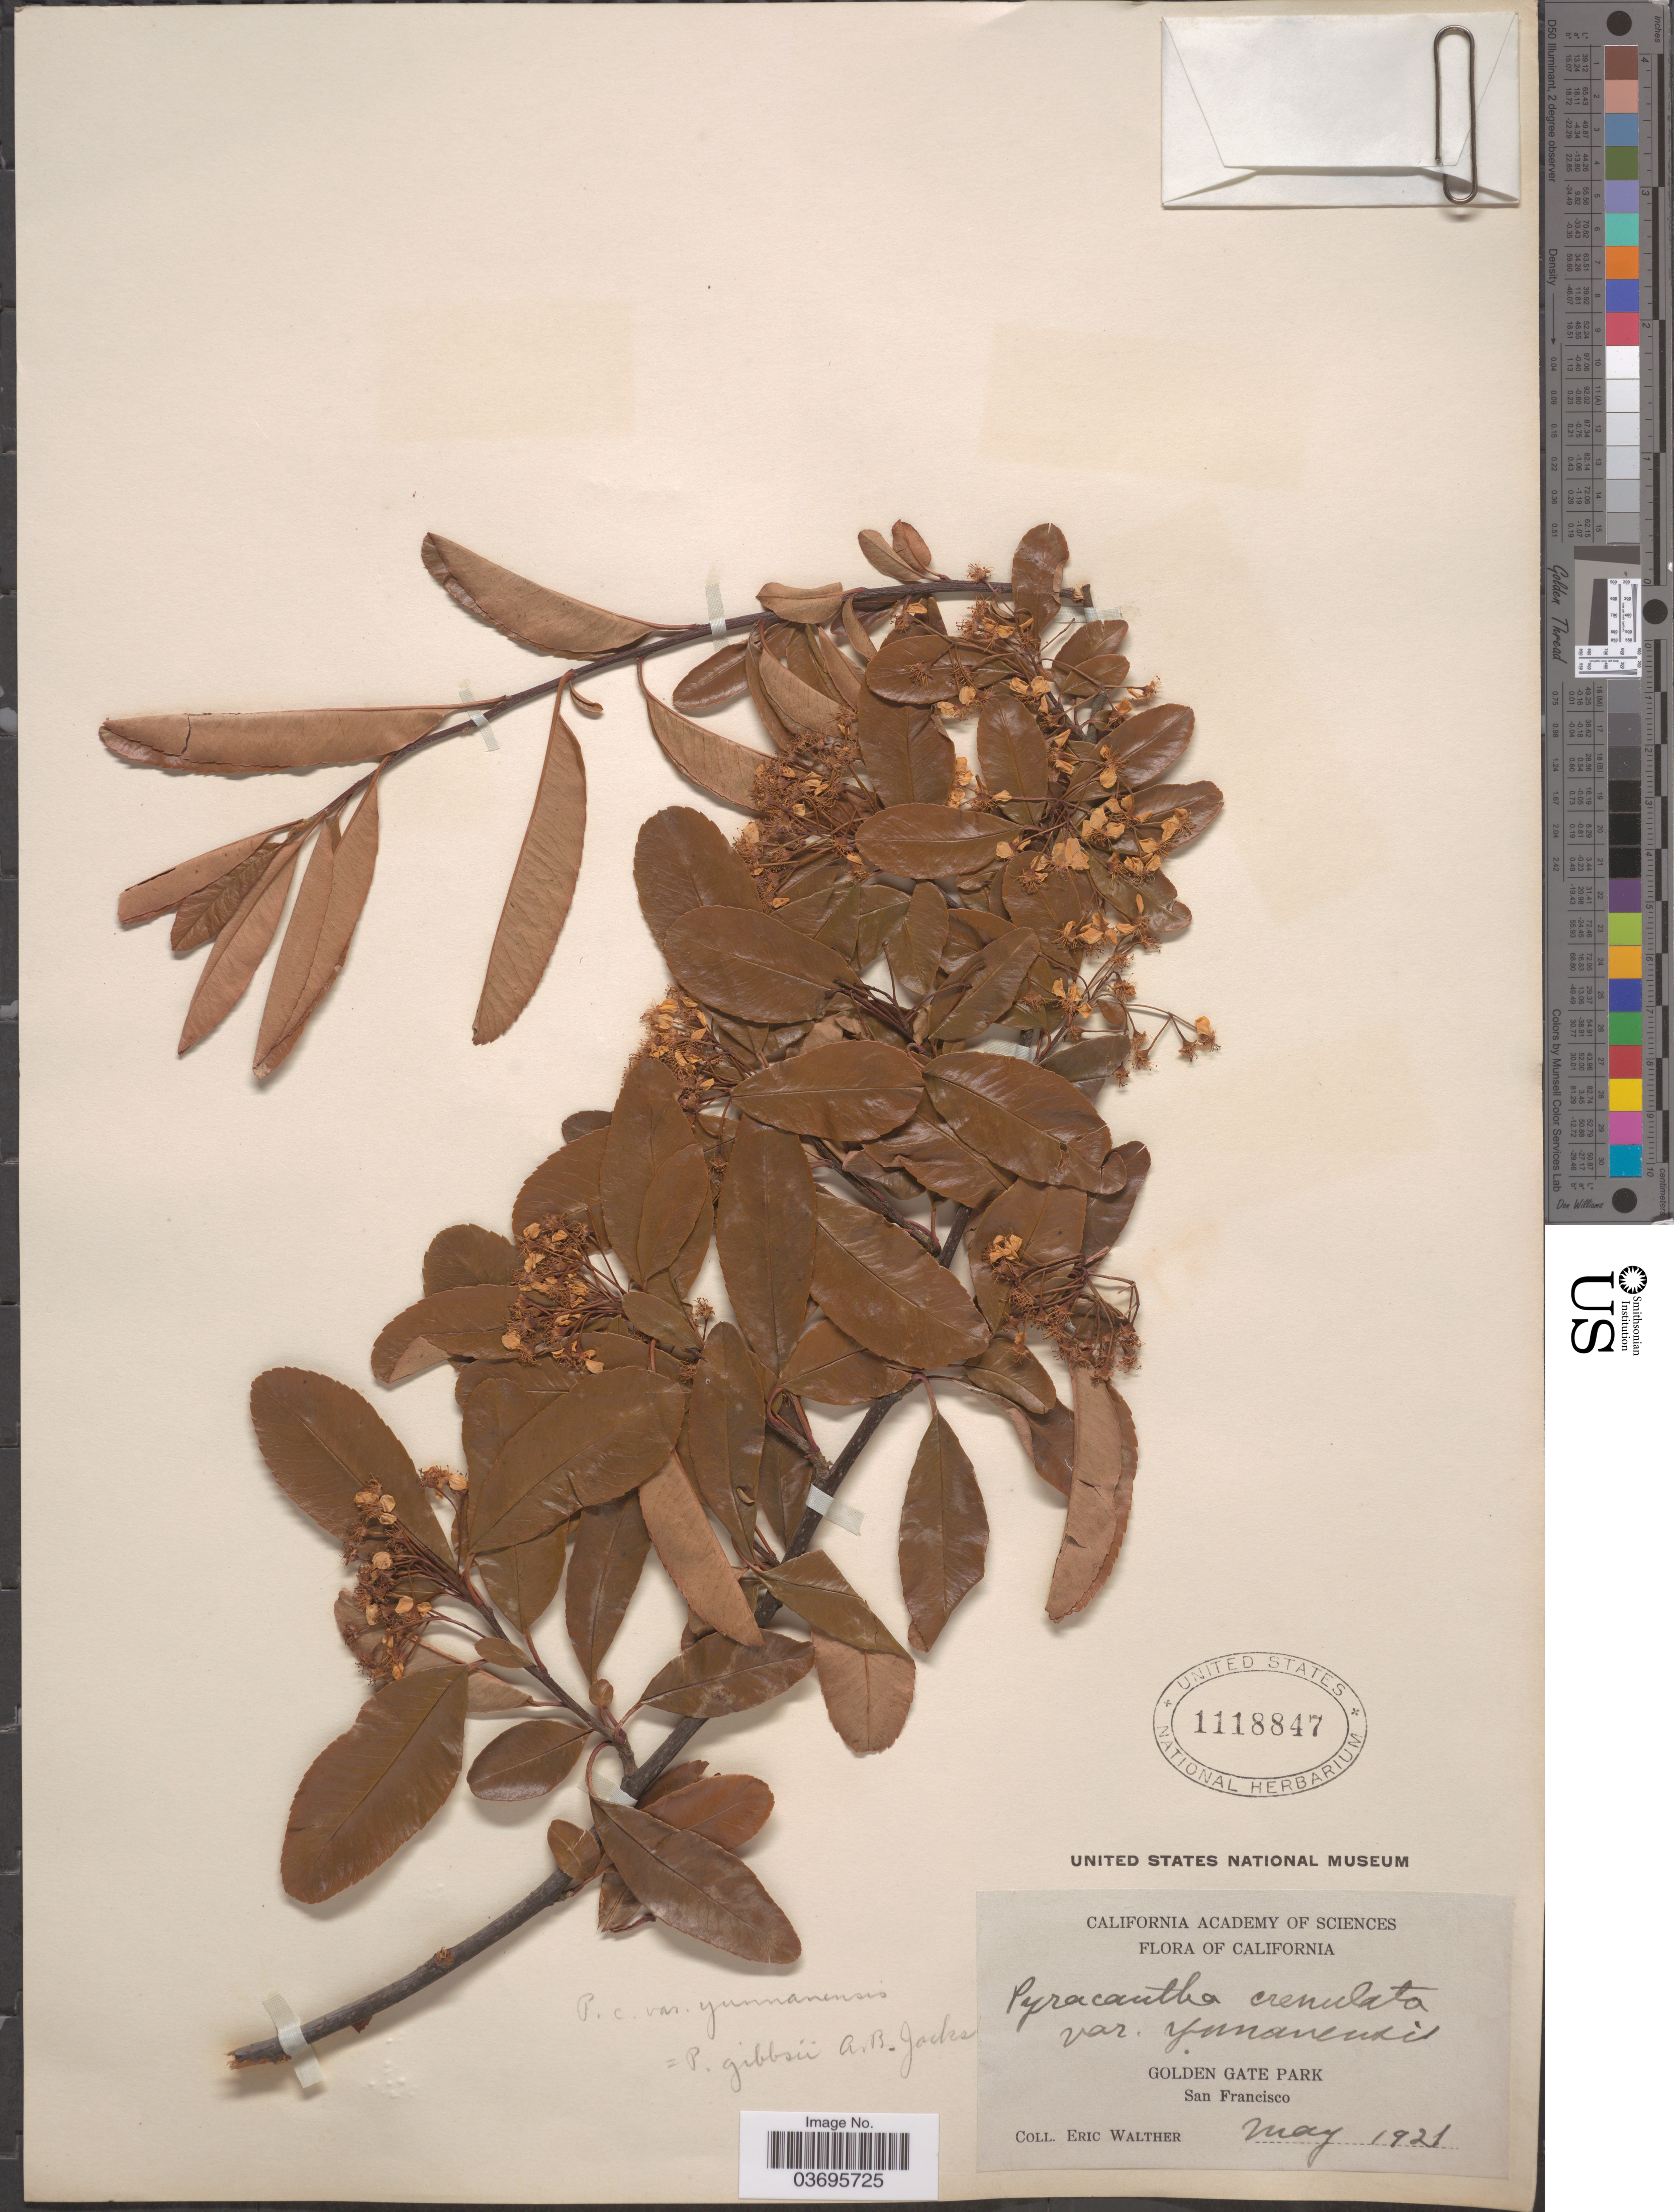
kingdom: Plantae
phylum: Tracheophyta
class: Magnoliopsida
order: Rosales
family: Rosaceae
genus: Pyracantha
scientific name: Pyracantha gibbsii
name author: A.B. Jacks.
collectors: E. Walther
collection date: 1921-05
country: United States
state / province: California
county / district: San Francisco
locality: Golden Gate Park. San Francisco.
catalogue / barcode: US 1118847